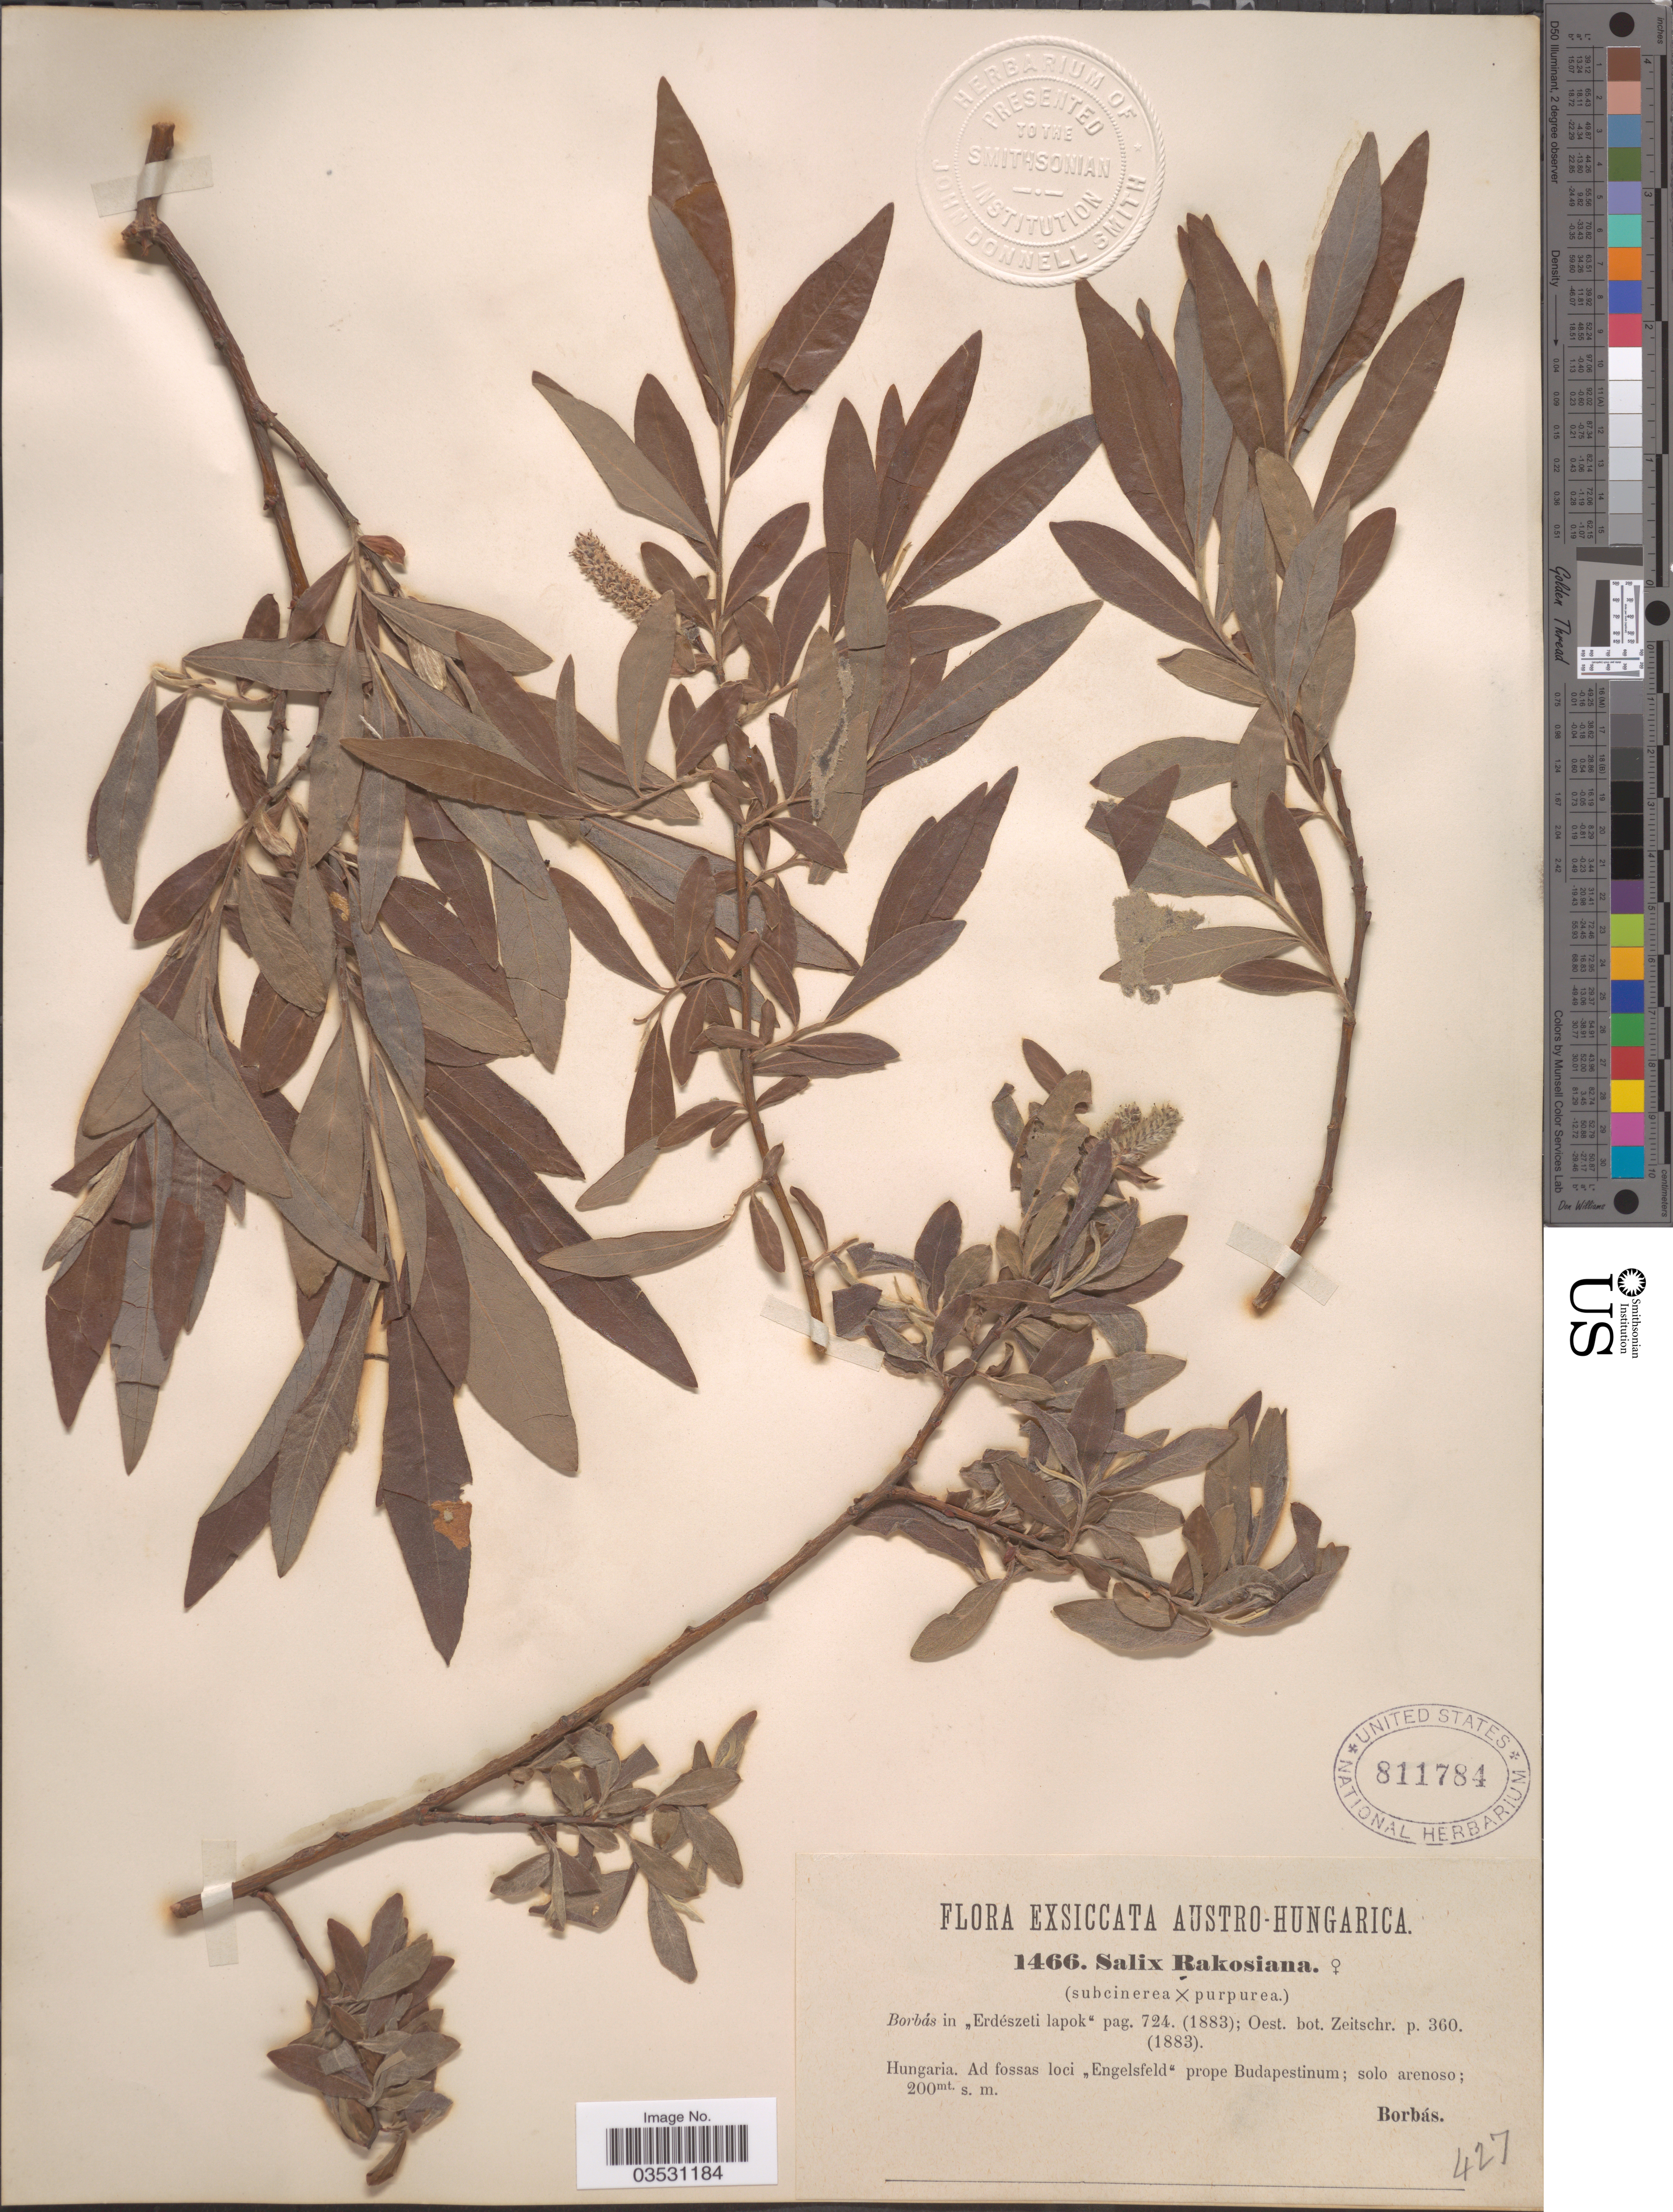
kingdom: Plantae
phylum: Tracheophyta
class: Magnoliopsida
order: Malpighiales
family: Salicaceae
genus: Salix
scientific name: Salix rakosina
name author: Borbás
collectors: V. von Borbás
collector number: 1466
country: Hungary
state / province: Budapest, Capital District of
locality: Austro-Hungarica. Hungaria. Ad fossas loci "Engelsfeld" prope Budapestinum; solo arenoso.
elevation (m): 200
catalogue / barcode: US 811784